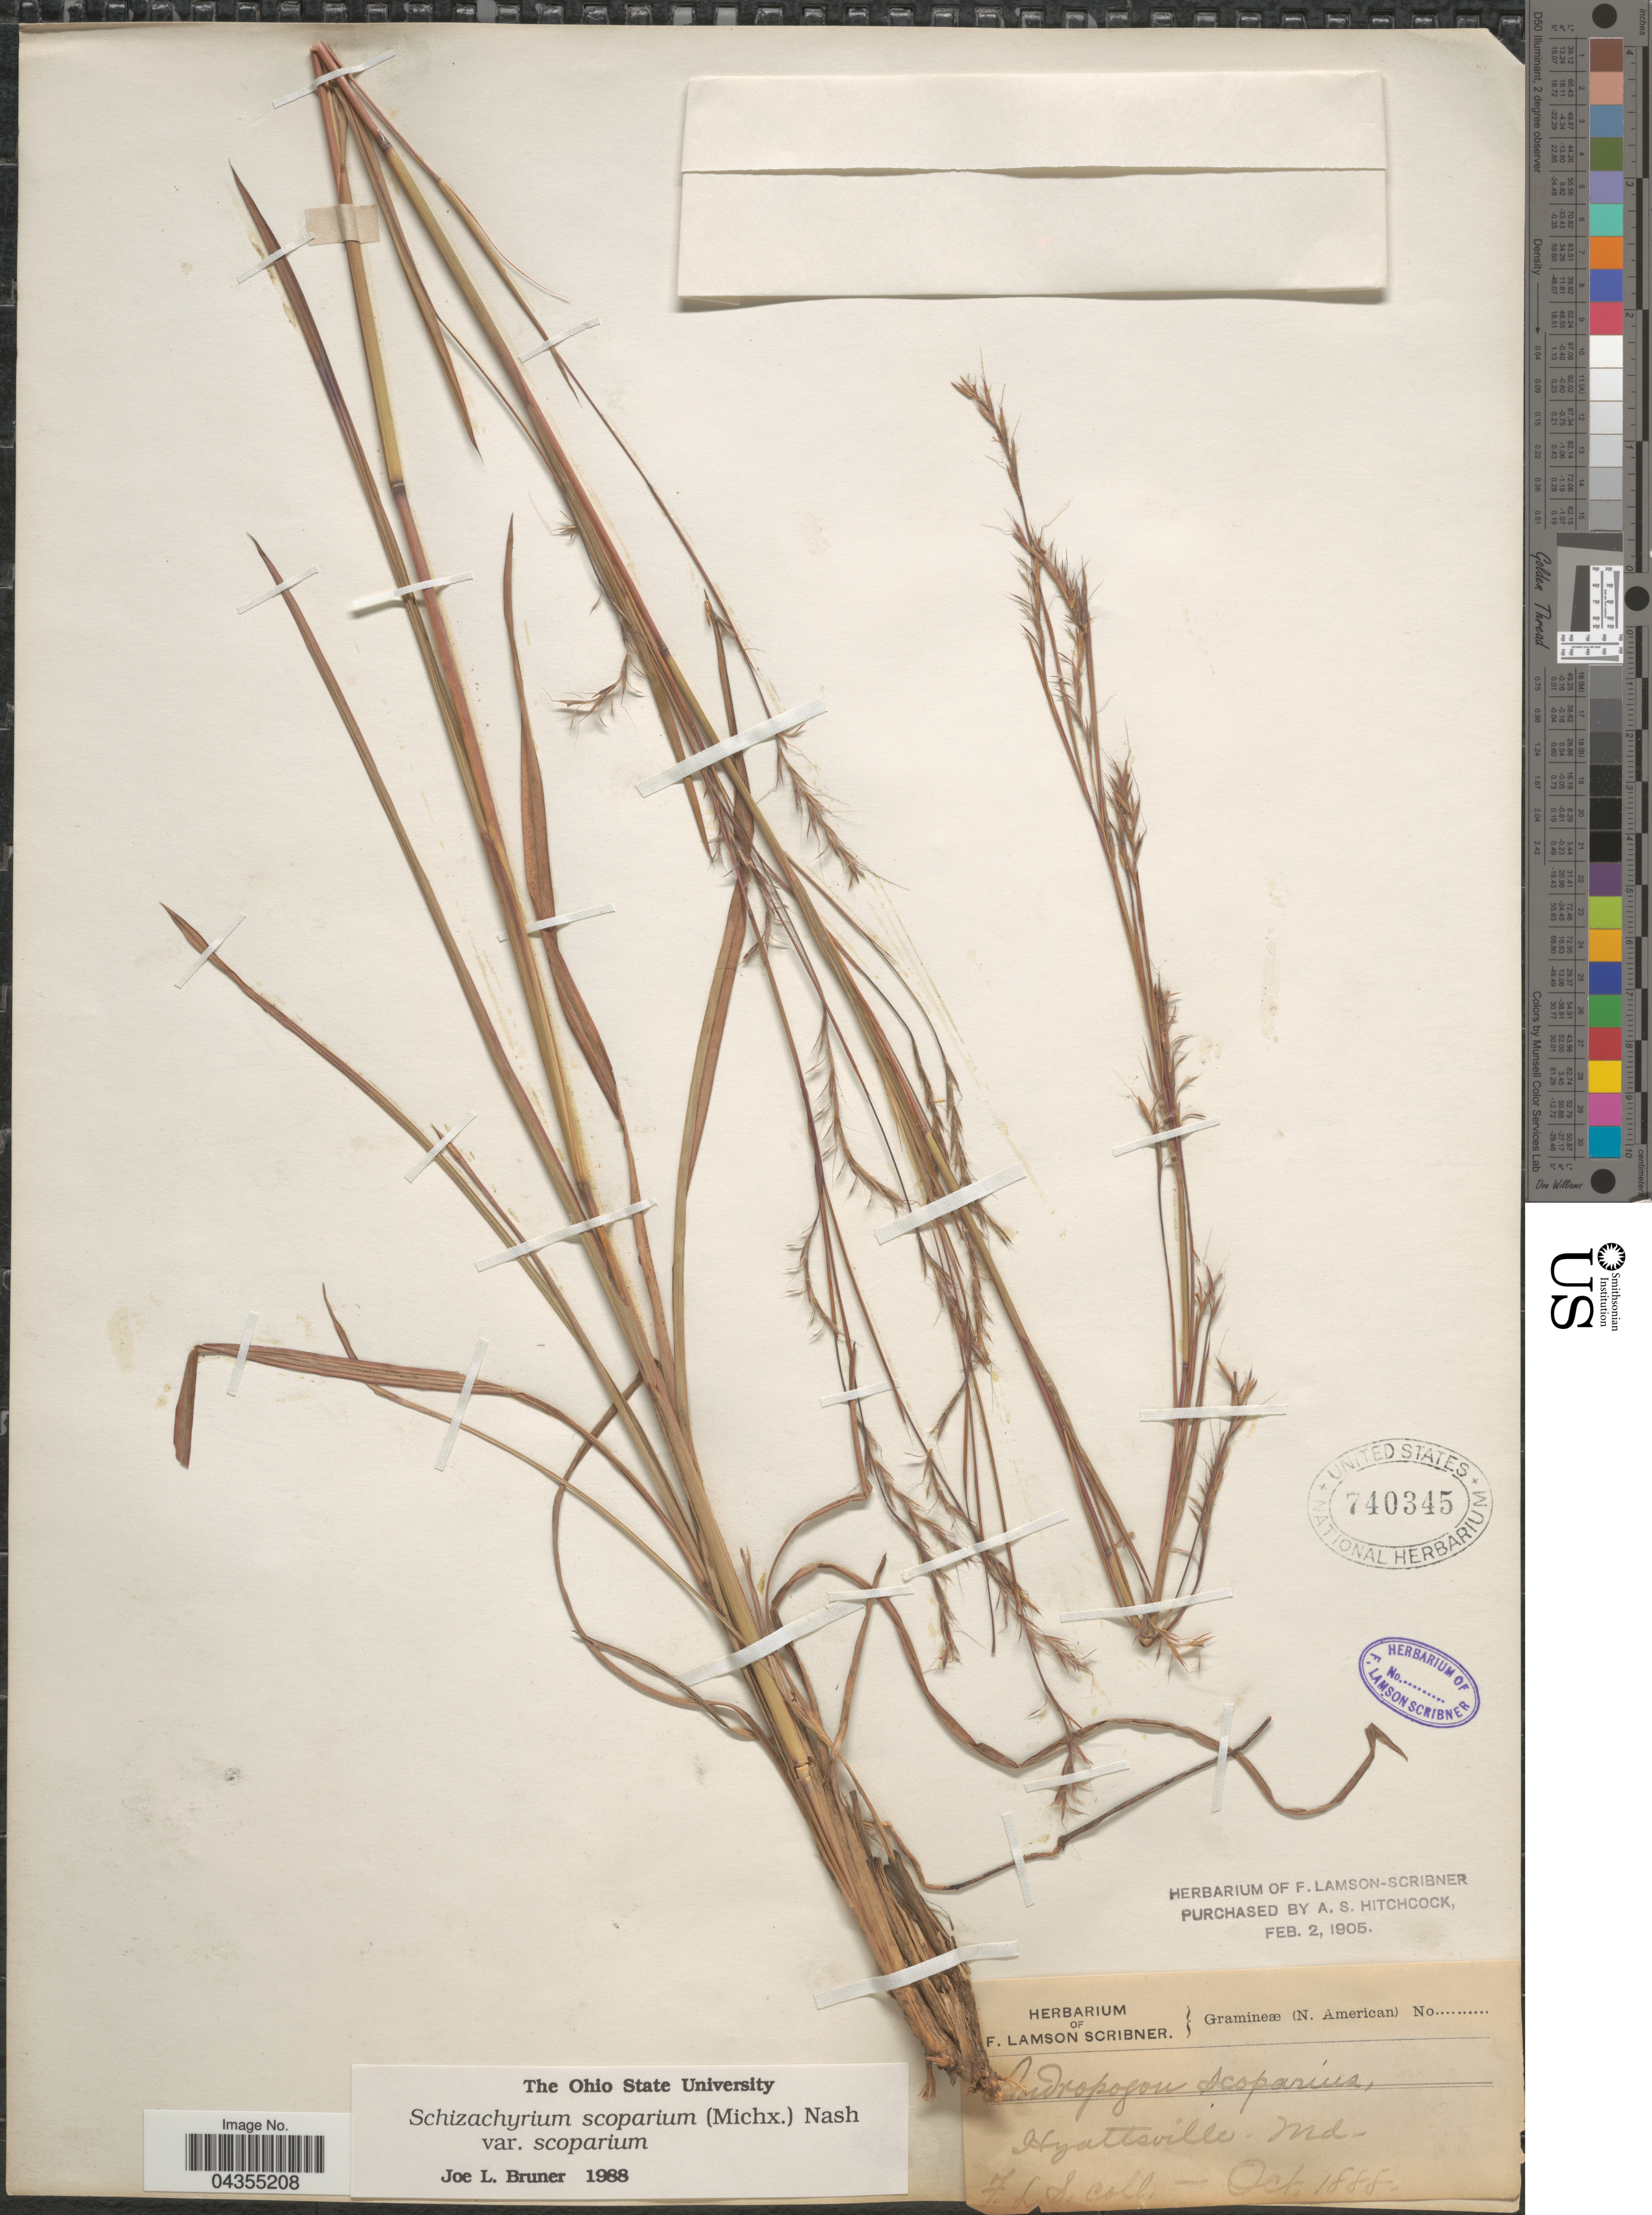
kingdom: Plantae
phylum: Tracheophyta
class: Liliopsida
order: Poales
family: Poaceae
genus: Schizachyrium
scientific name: Schizachyrium scoparium var. scoparium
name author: (Michx.) Nash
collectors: F. Lamson-Scribner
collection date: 1888-10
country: United States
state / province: Maryland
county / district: Prince George's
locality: Hyattsville.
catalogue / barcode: US 740345